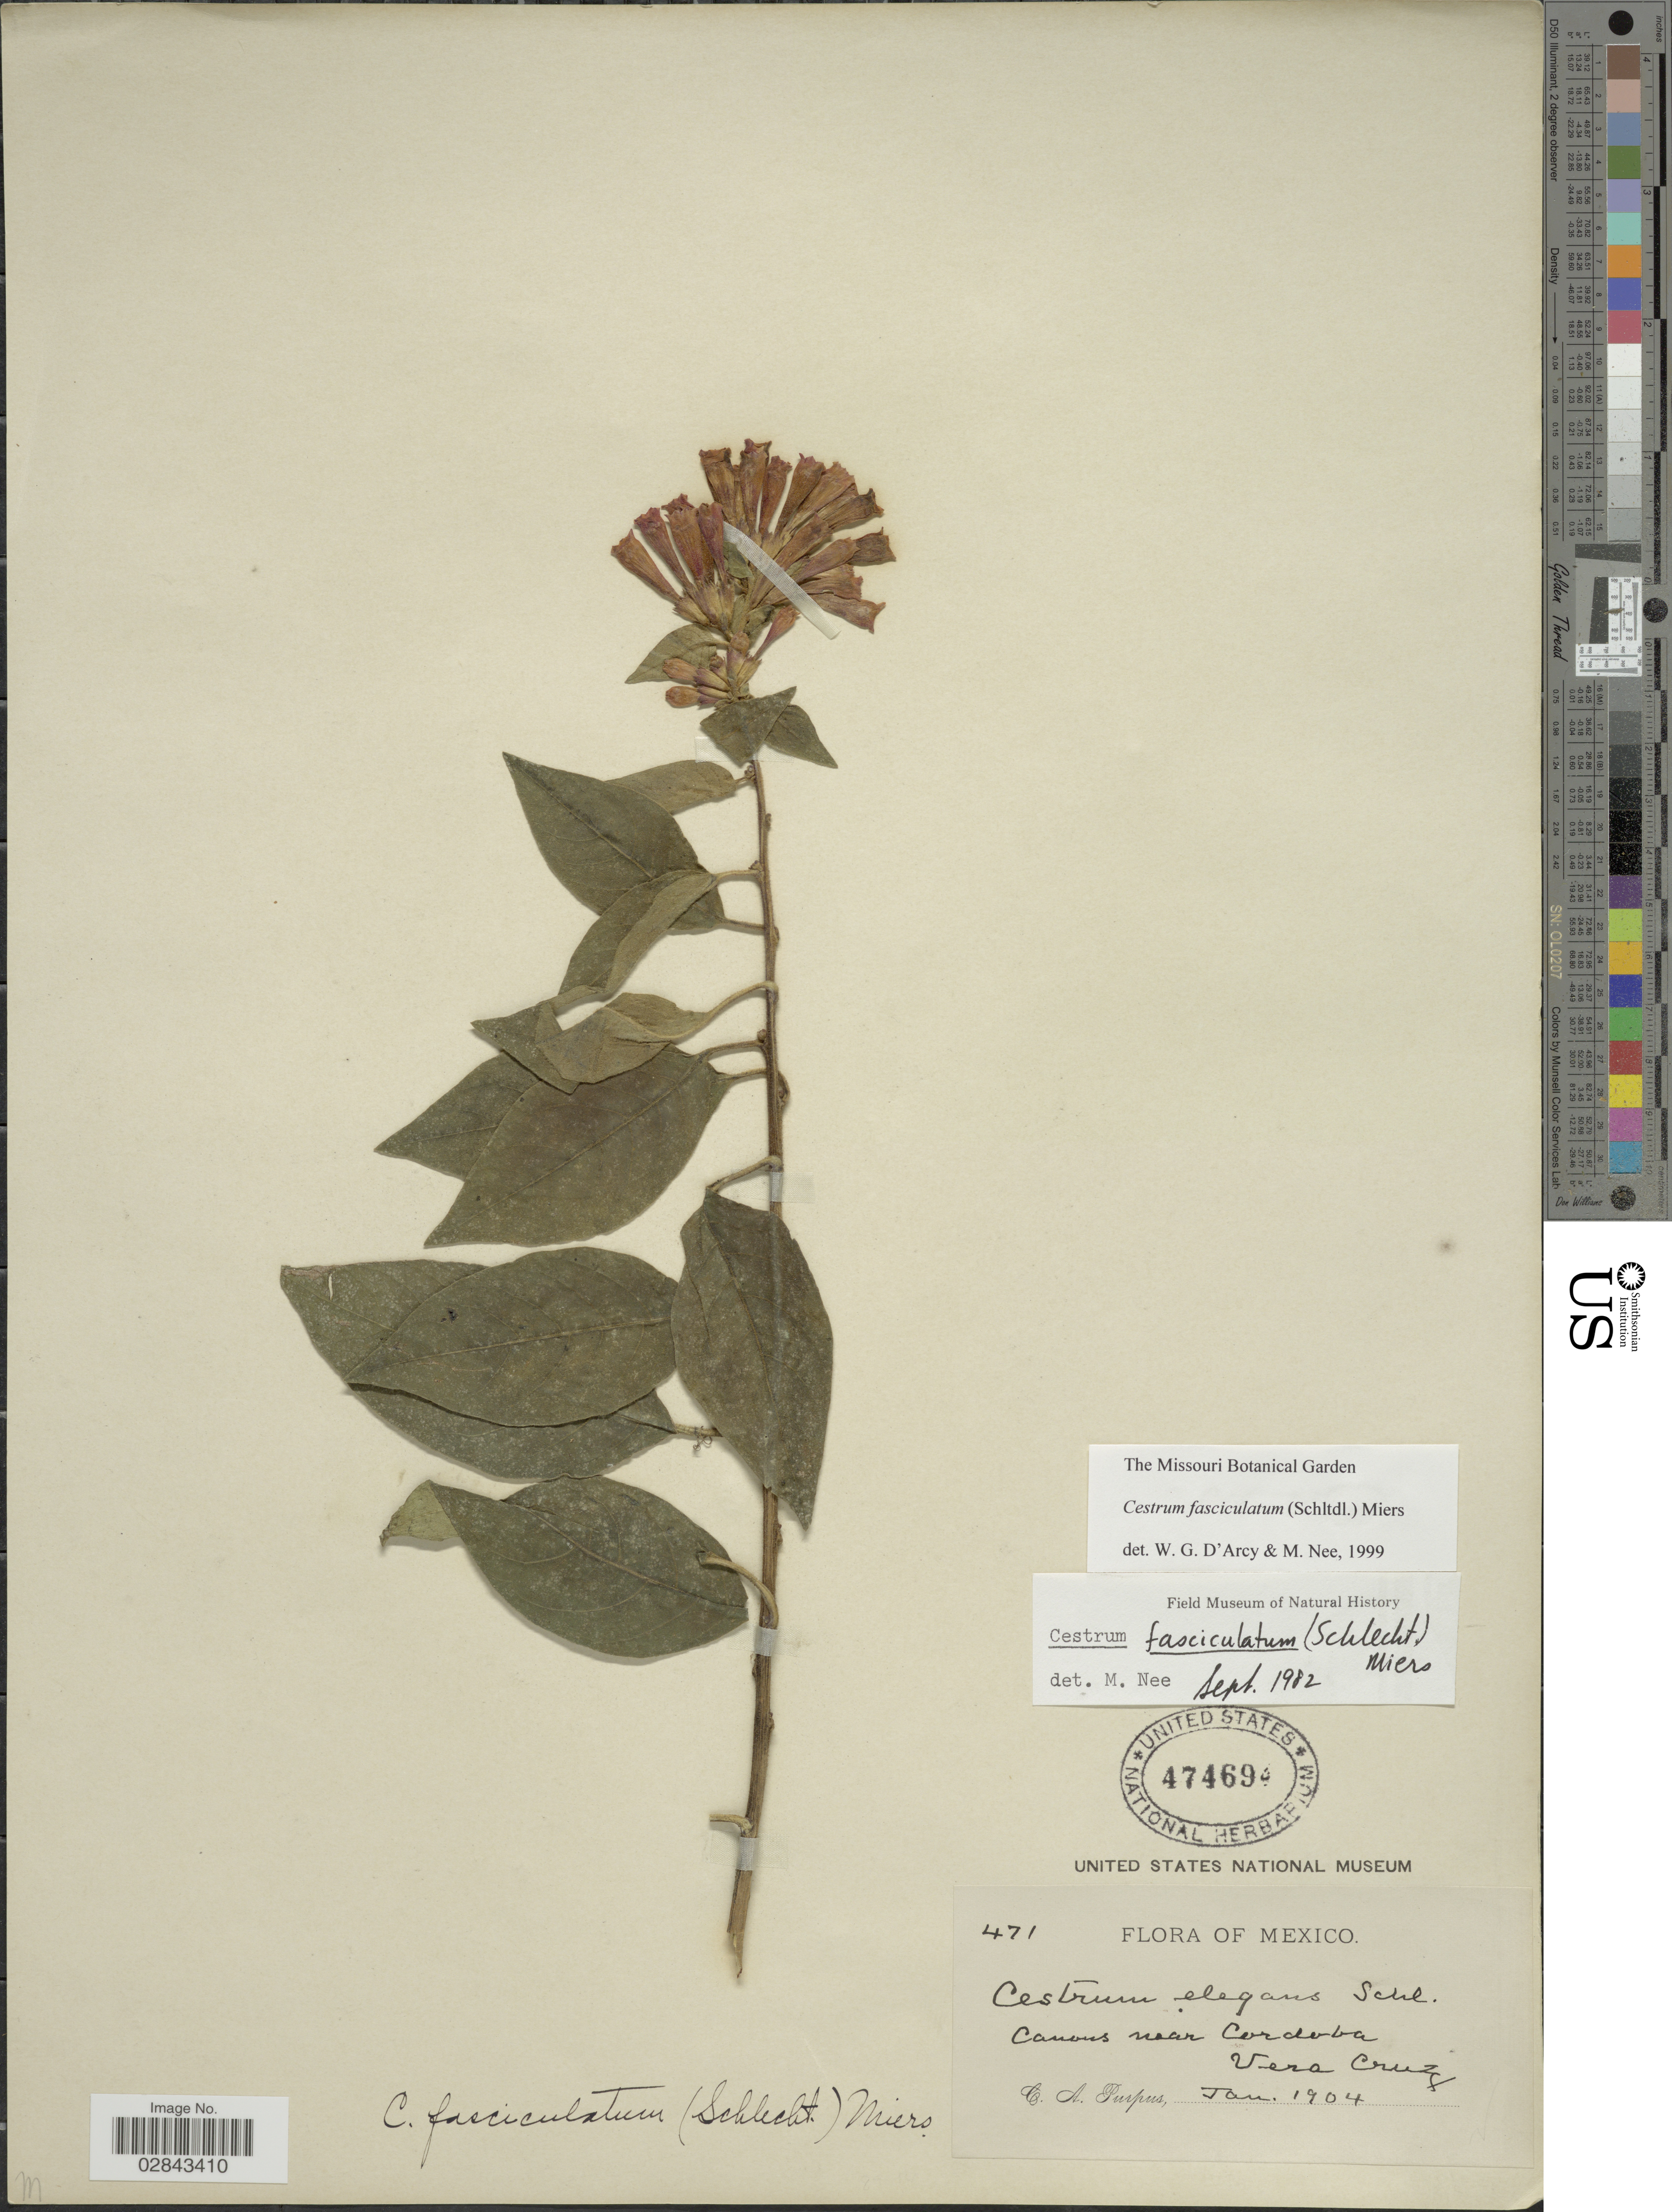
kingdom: Plantae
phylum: Tracheophyta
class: Magnoliopsida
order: Solanales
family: Solanaceae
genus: Cestrum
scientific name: Cestrum fasciculatum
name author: (Schltdl.) Miers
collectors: C. A. Purpus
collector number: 471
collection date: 1904-01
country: Mexico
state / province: Veracruz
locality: Canons near Cordoba. Vera Cruz.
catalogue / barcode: US 474694